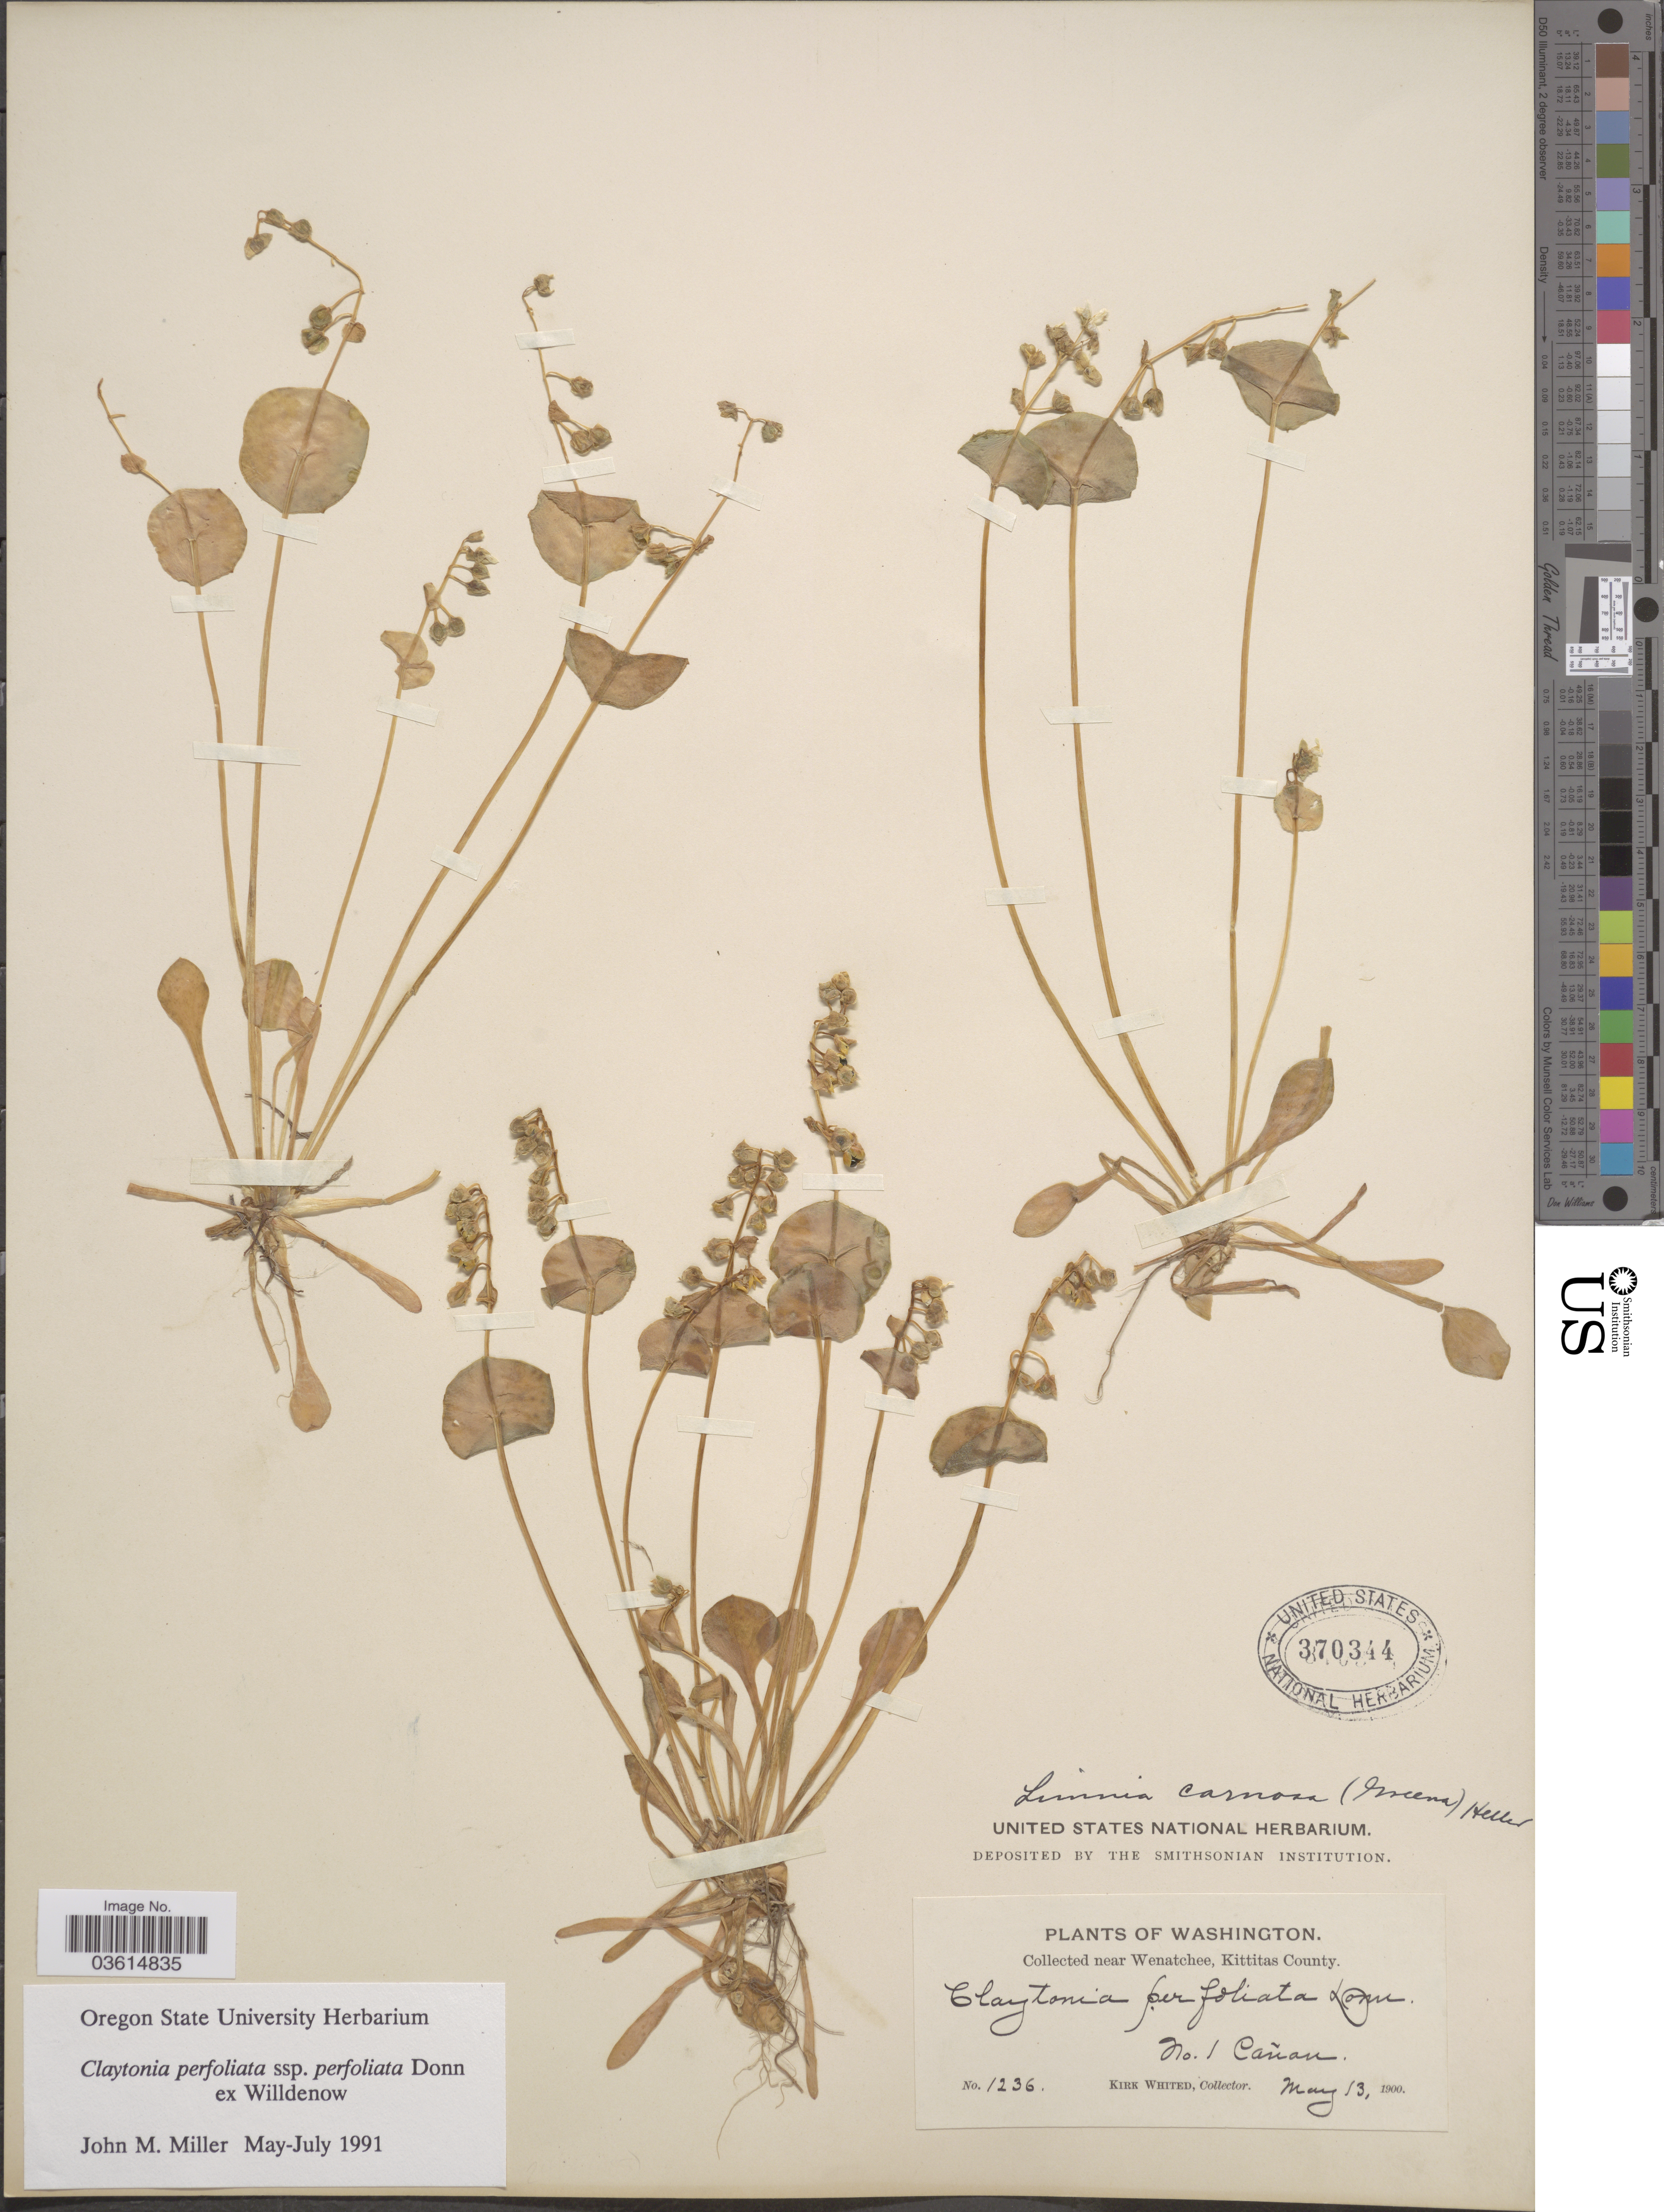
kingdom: Plantae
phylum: Tracheophyta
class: Magnoliopsida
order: Caryophyllales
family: Montiaceae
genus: Claytonia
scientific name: Claytonia perfoliata subsp. perfoliata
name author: Donn ex Willd.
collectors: K. Whited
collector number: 1236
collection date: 1900-05-13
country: United States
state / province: Washington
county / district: Kittitas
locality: Near Wenatchee, Kittitas County. No. 1 Cañon.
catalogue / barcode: US 370344